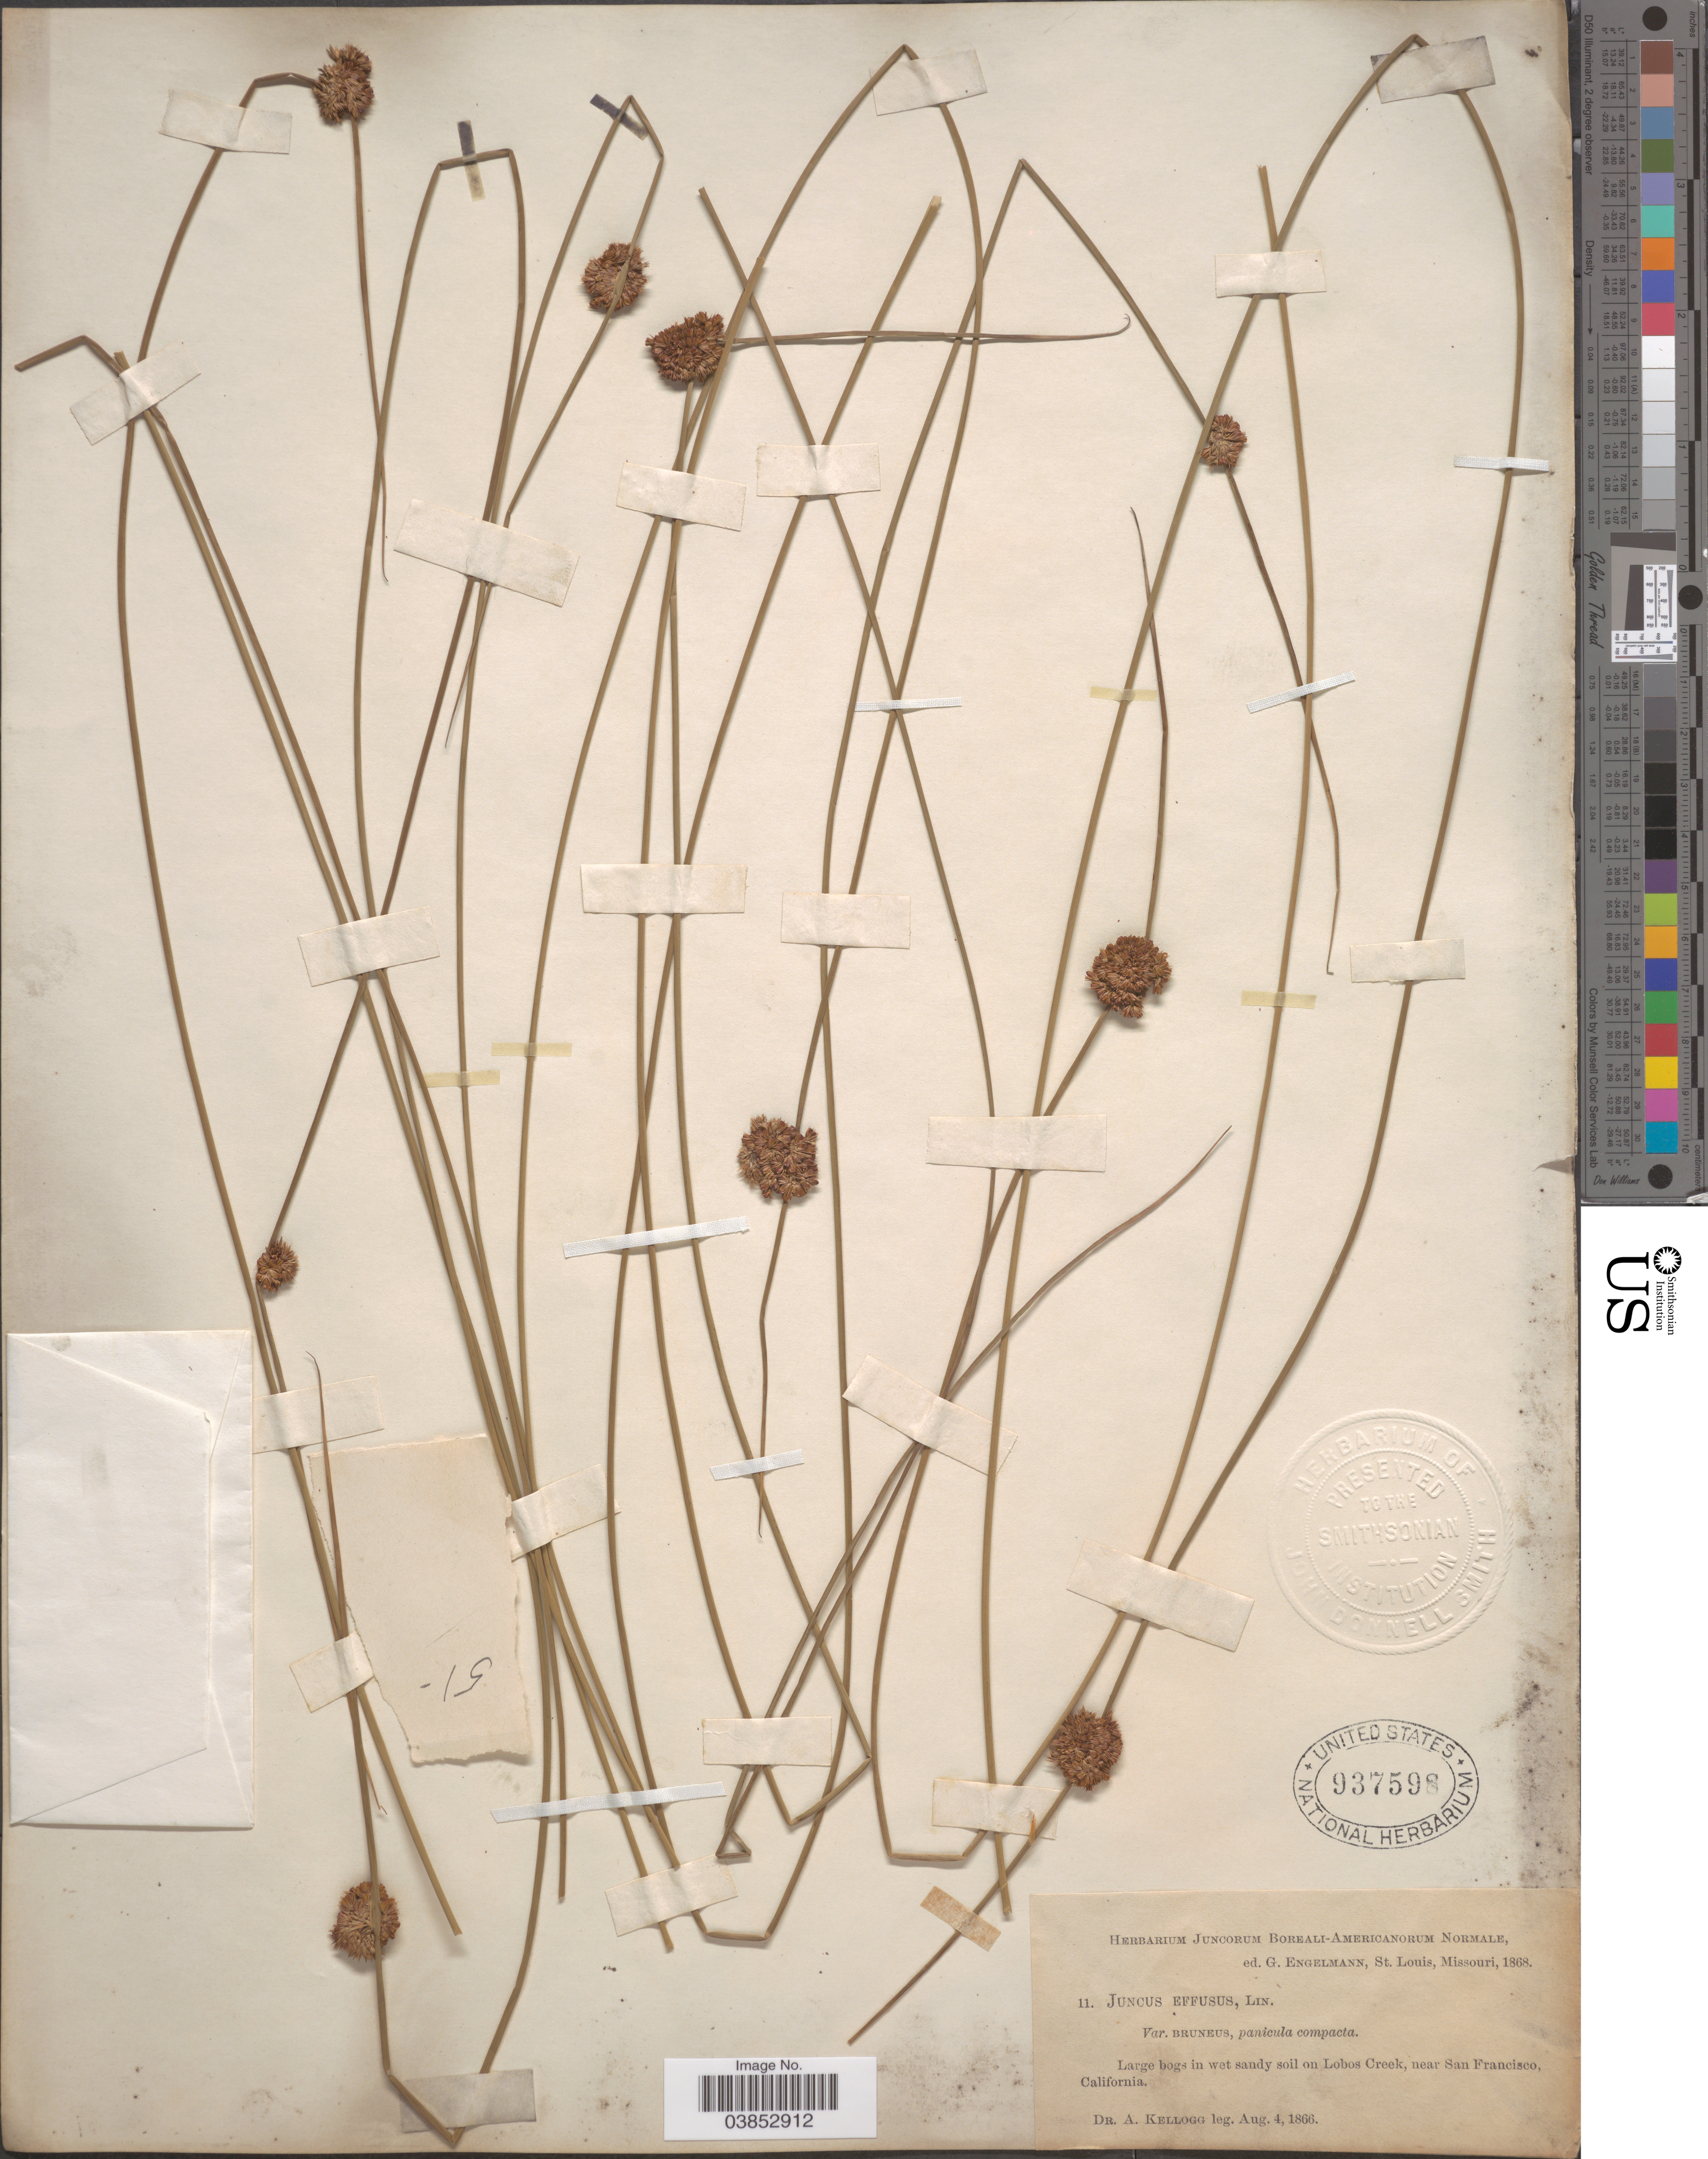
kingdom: Plantae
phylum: Tracheophyta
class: Liliopsida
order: Poales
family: Juncaceae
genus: Juncus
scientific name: Juncus effusus var. brunneus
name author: Engelm.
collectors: A. Kellogg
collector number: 11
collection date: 1866-08-04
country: United States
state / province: California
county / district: San Francisco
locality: Large bogs in wet sandy soil on Lobos Creek, near San Francisco.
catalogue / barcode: US 937598